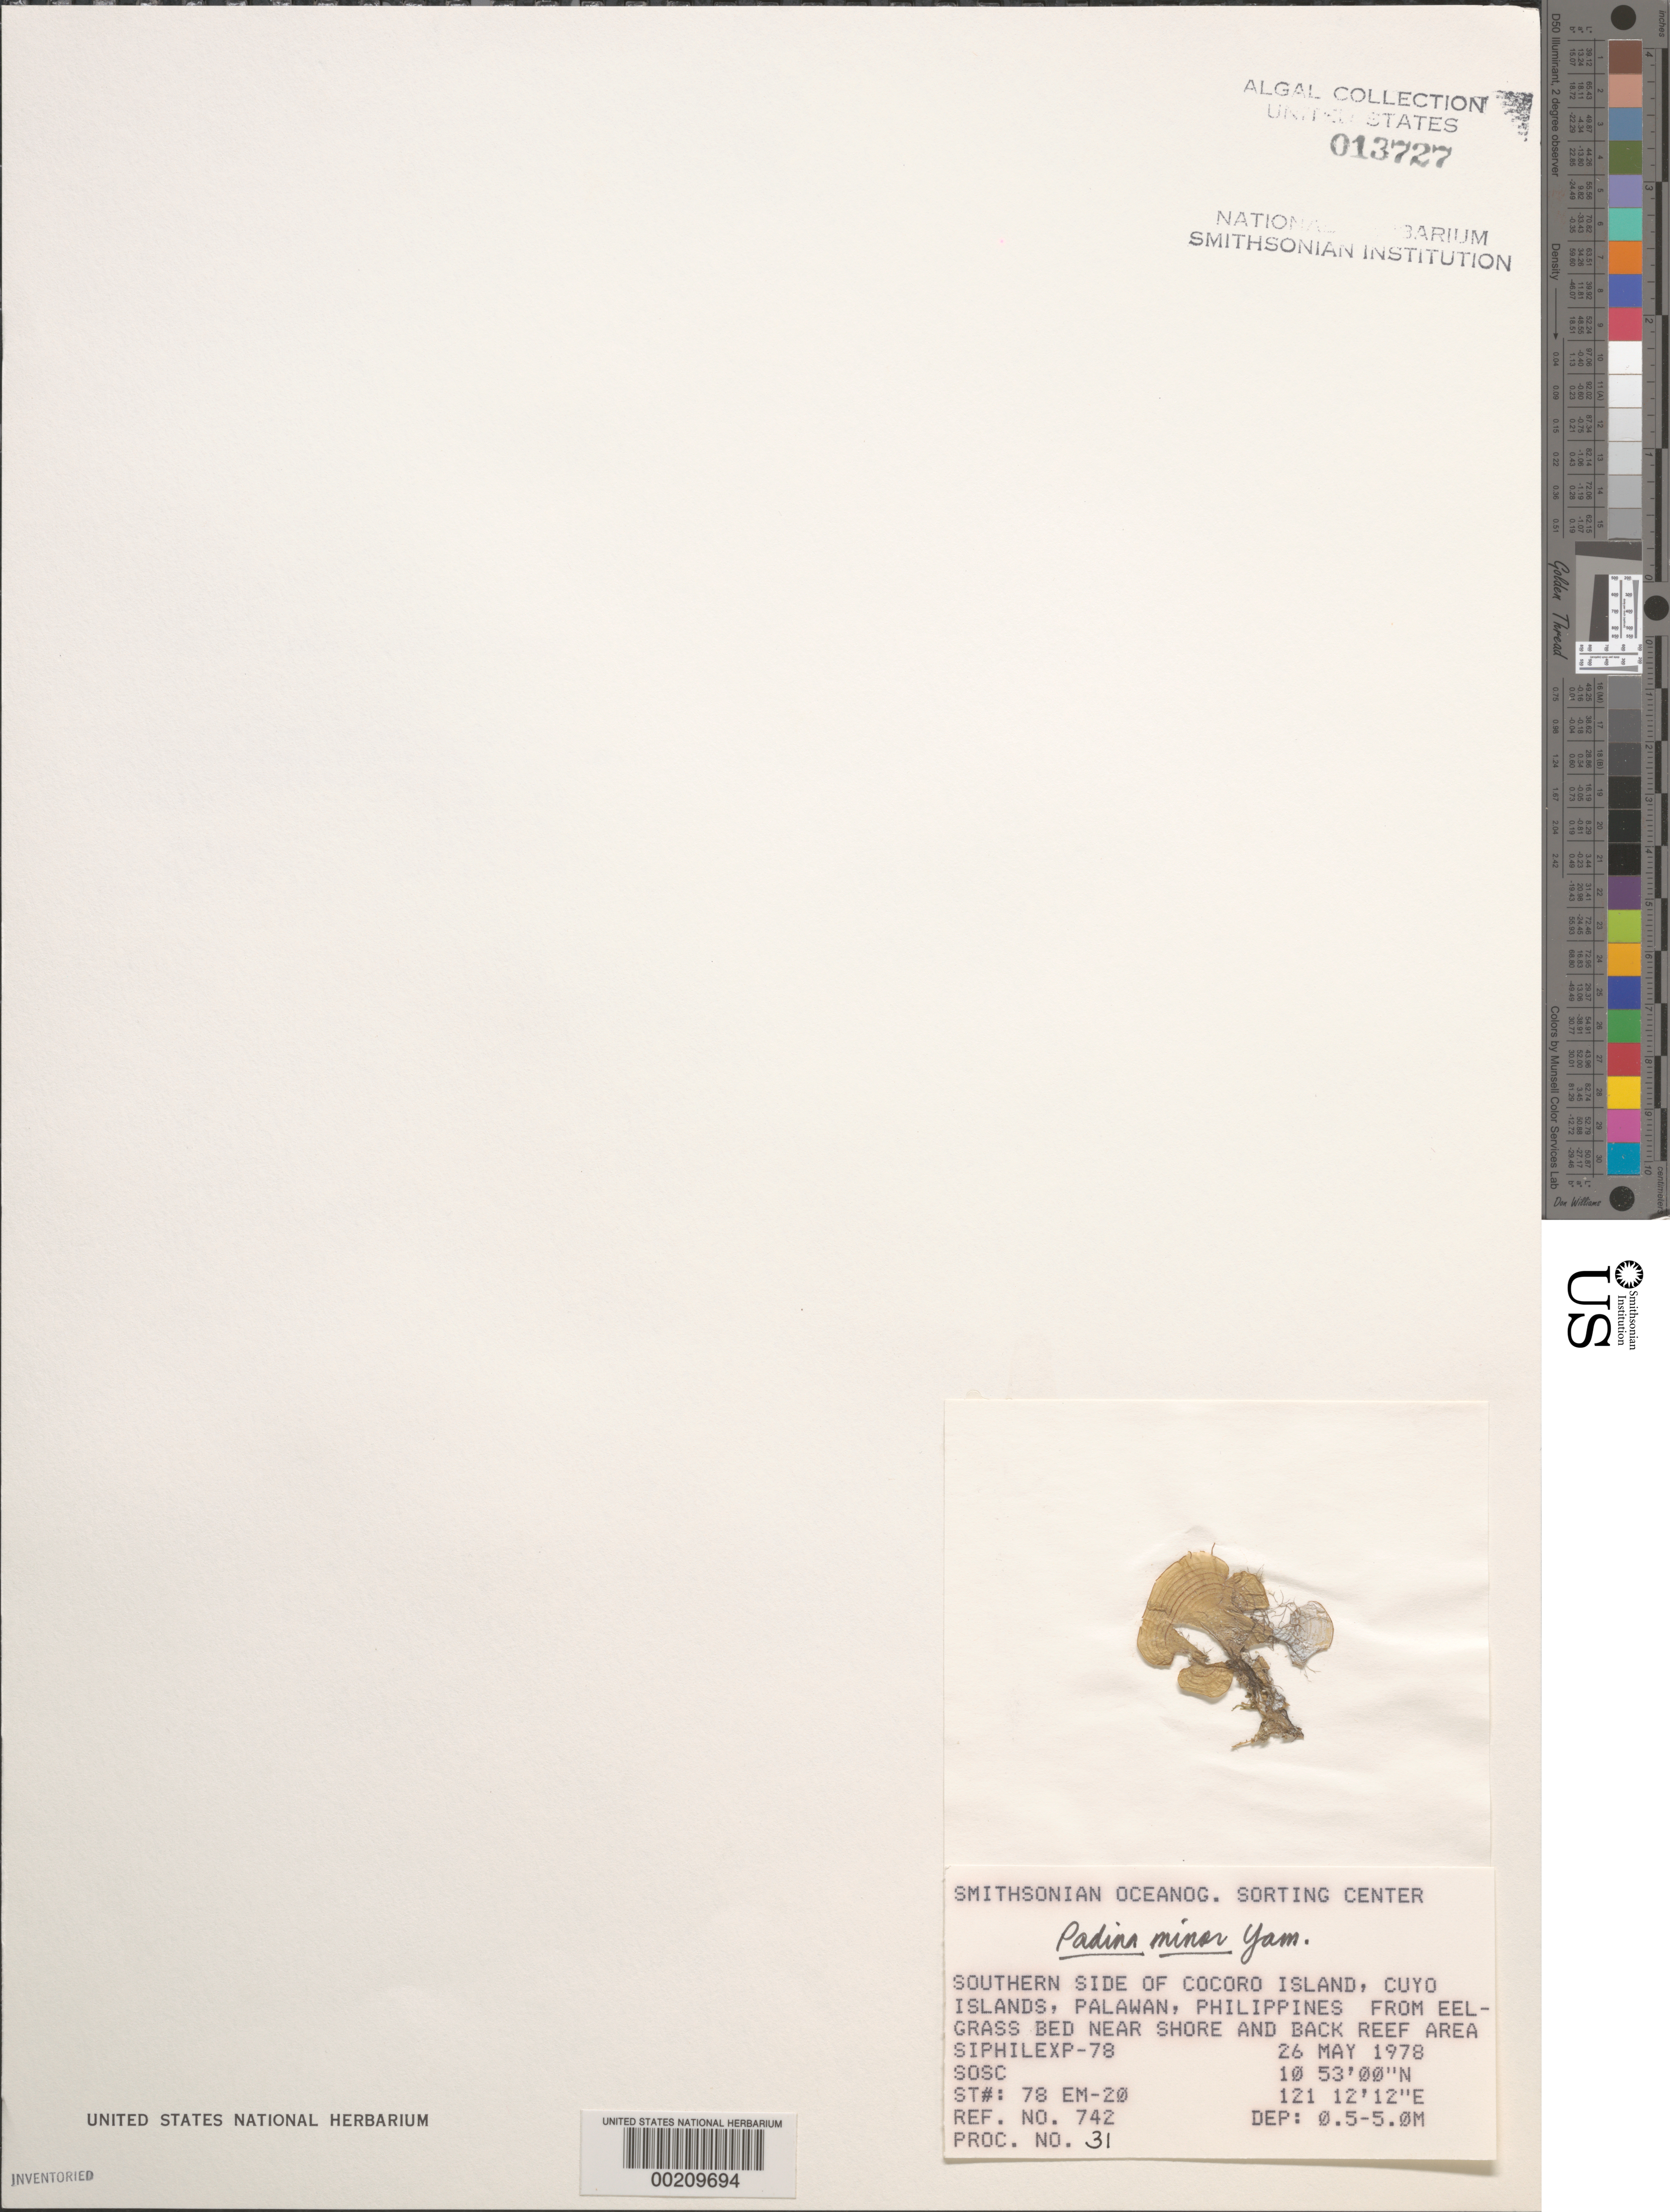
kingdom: Chromista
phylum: Ochrophyta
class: Phaeophyceae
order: Dictyotales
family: Dictyotaceae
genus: Padina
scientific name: Padina minor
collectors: SOSC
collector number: Station 78 Em-20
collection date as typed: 26 May 1978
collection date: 1978-05-26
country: Philippines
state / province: Mimaropa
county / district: Palawan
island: Cocoro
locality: Southern side of island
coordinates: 10 53' 00" N, 121 12' 12" E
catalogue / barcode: US 13727